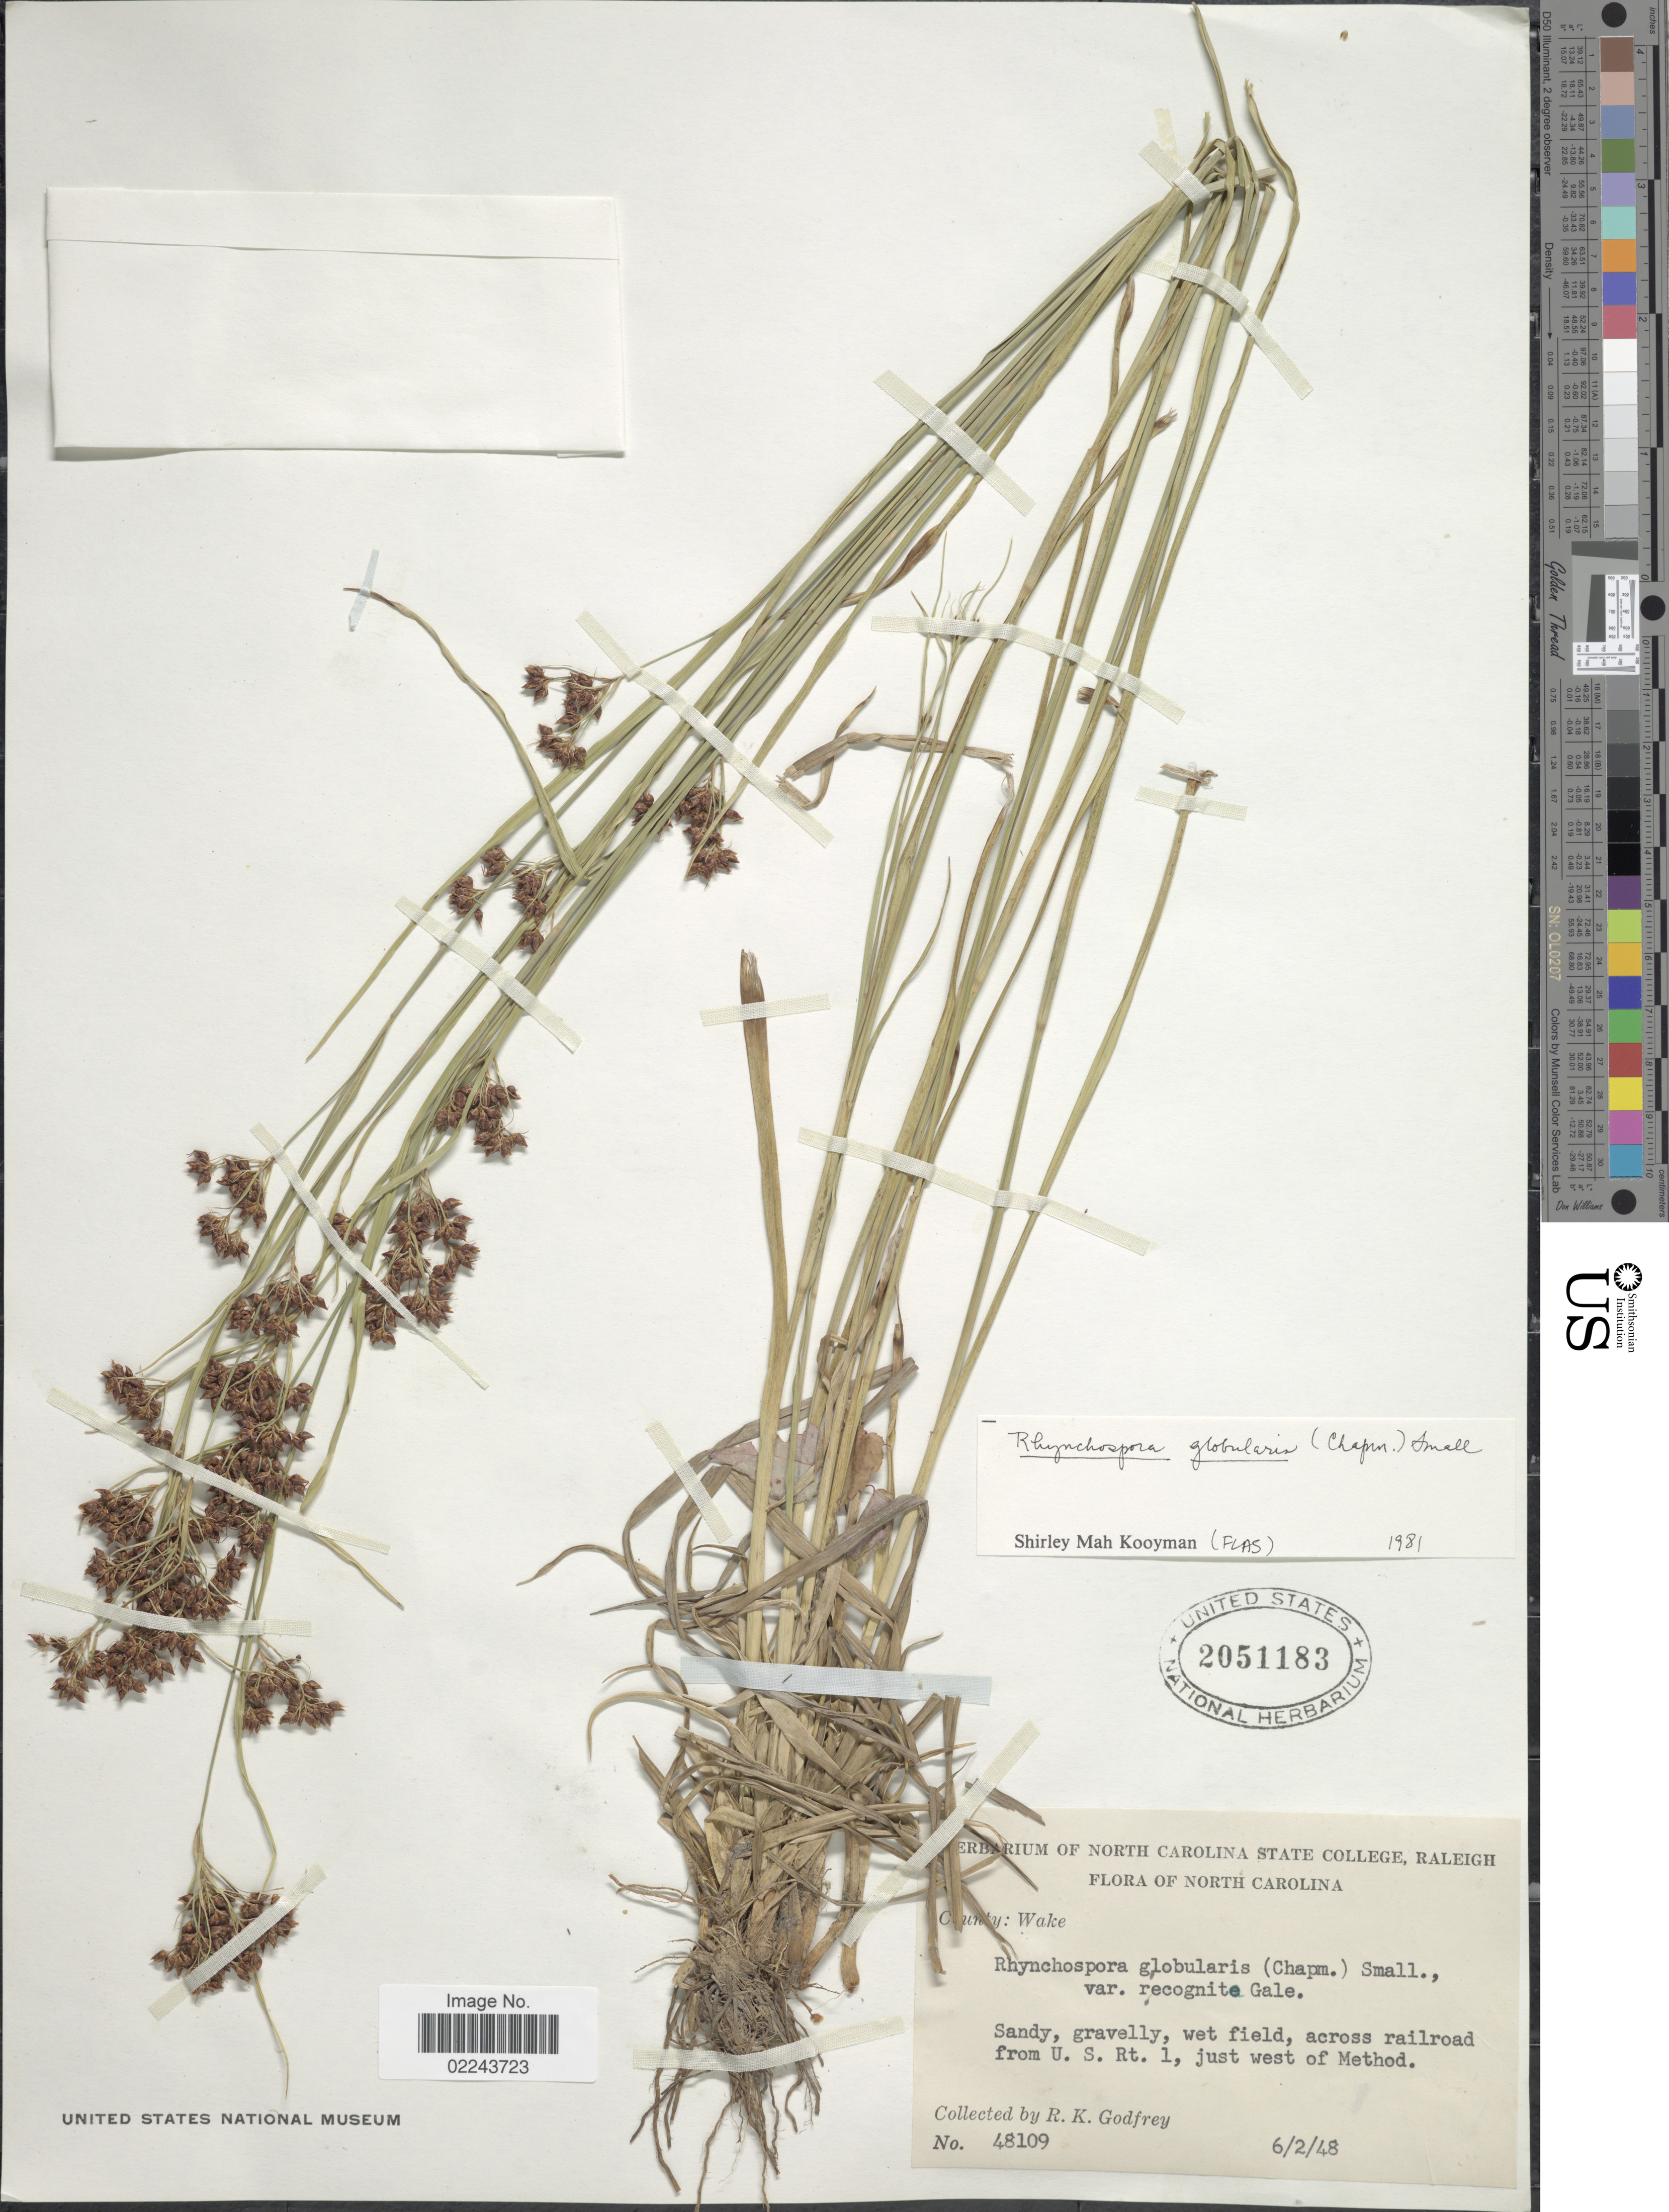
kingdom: Plantae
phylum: Tracheophyta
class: Liliopsida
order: Poales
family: Cyperaceae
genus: Rhynchospora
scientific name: Rhynchospora globularis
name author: (Chapm.) Small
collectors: R. K. Godfrey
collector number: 48109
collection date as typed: Transcribed d/m/y: 2/6/48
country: United States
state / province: North Carolina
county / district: Wake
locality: Across railroad from U.S. Rt. 1, just west of Method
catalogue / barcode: US 2051183